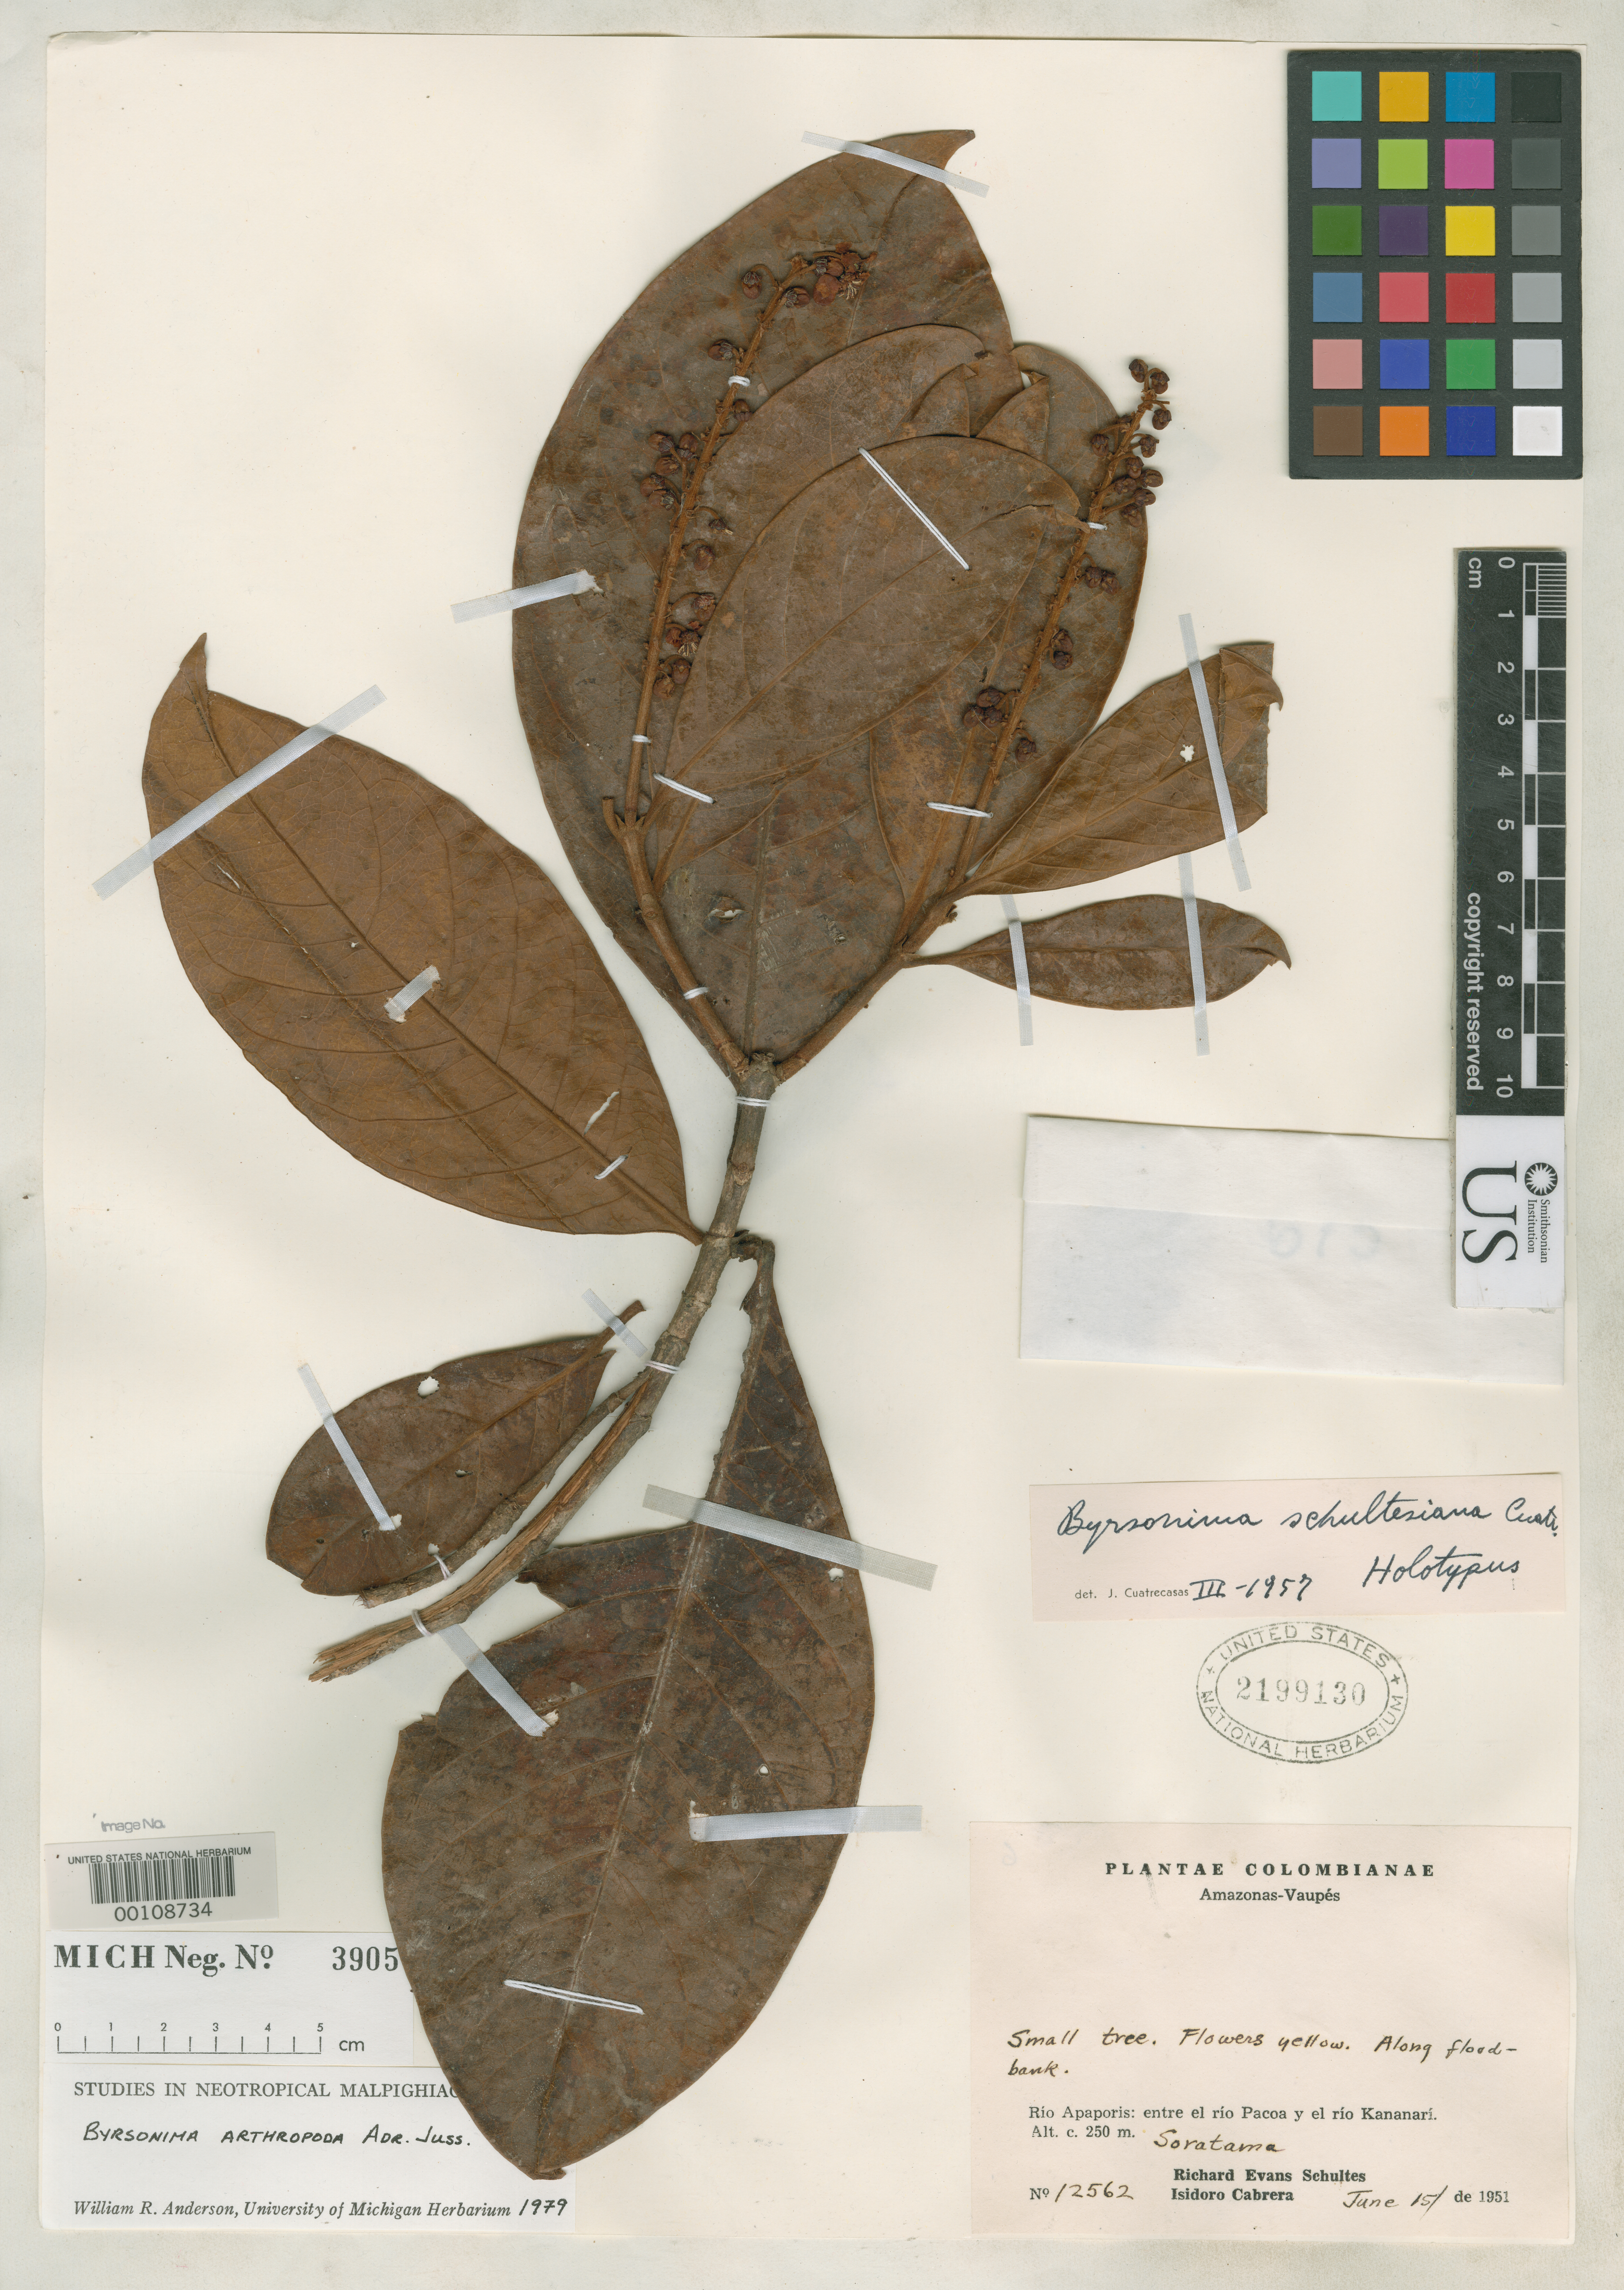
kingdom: Plantae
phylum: Tracheophyta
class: Magnoliopsida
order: Malpighiales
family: Malpighiaceae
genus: Byrsonima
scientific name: Byrsonima schultesiana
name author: Cuatrec.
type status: Holotype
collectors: R. E. Schultes & I. Cabrera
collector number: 12562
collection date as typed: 15 Jun 1951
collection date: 1951-06-15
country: Colombia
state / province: Amazônas / Vaupés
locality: Soratama, Rio Apaporis.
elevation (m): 250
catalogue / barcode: US 2199130